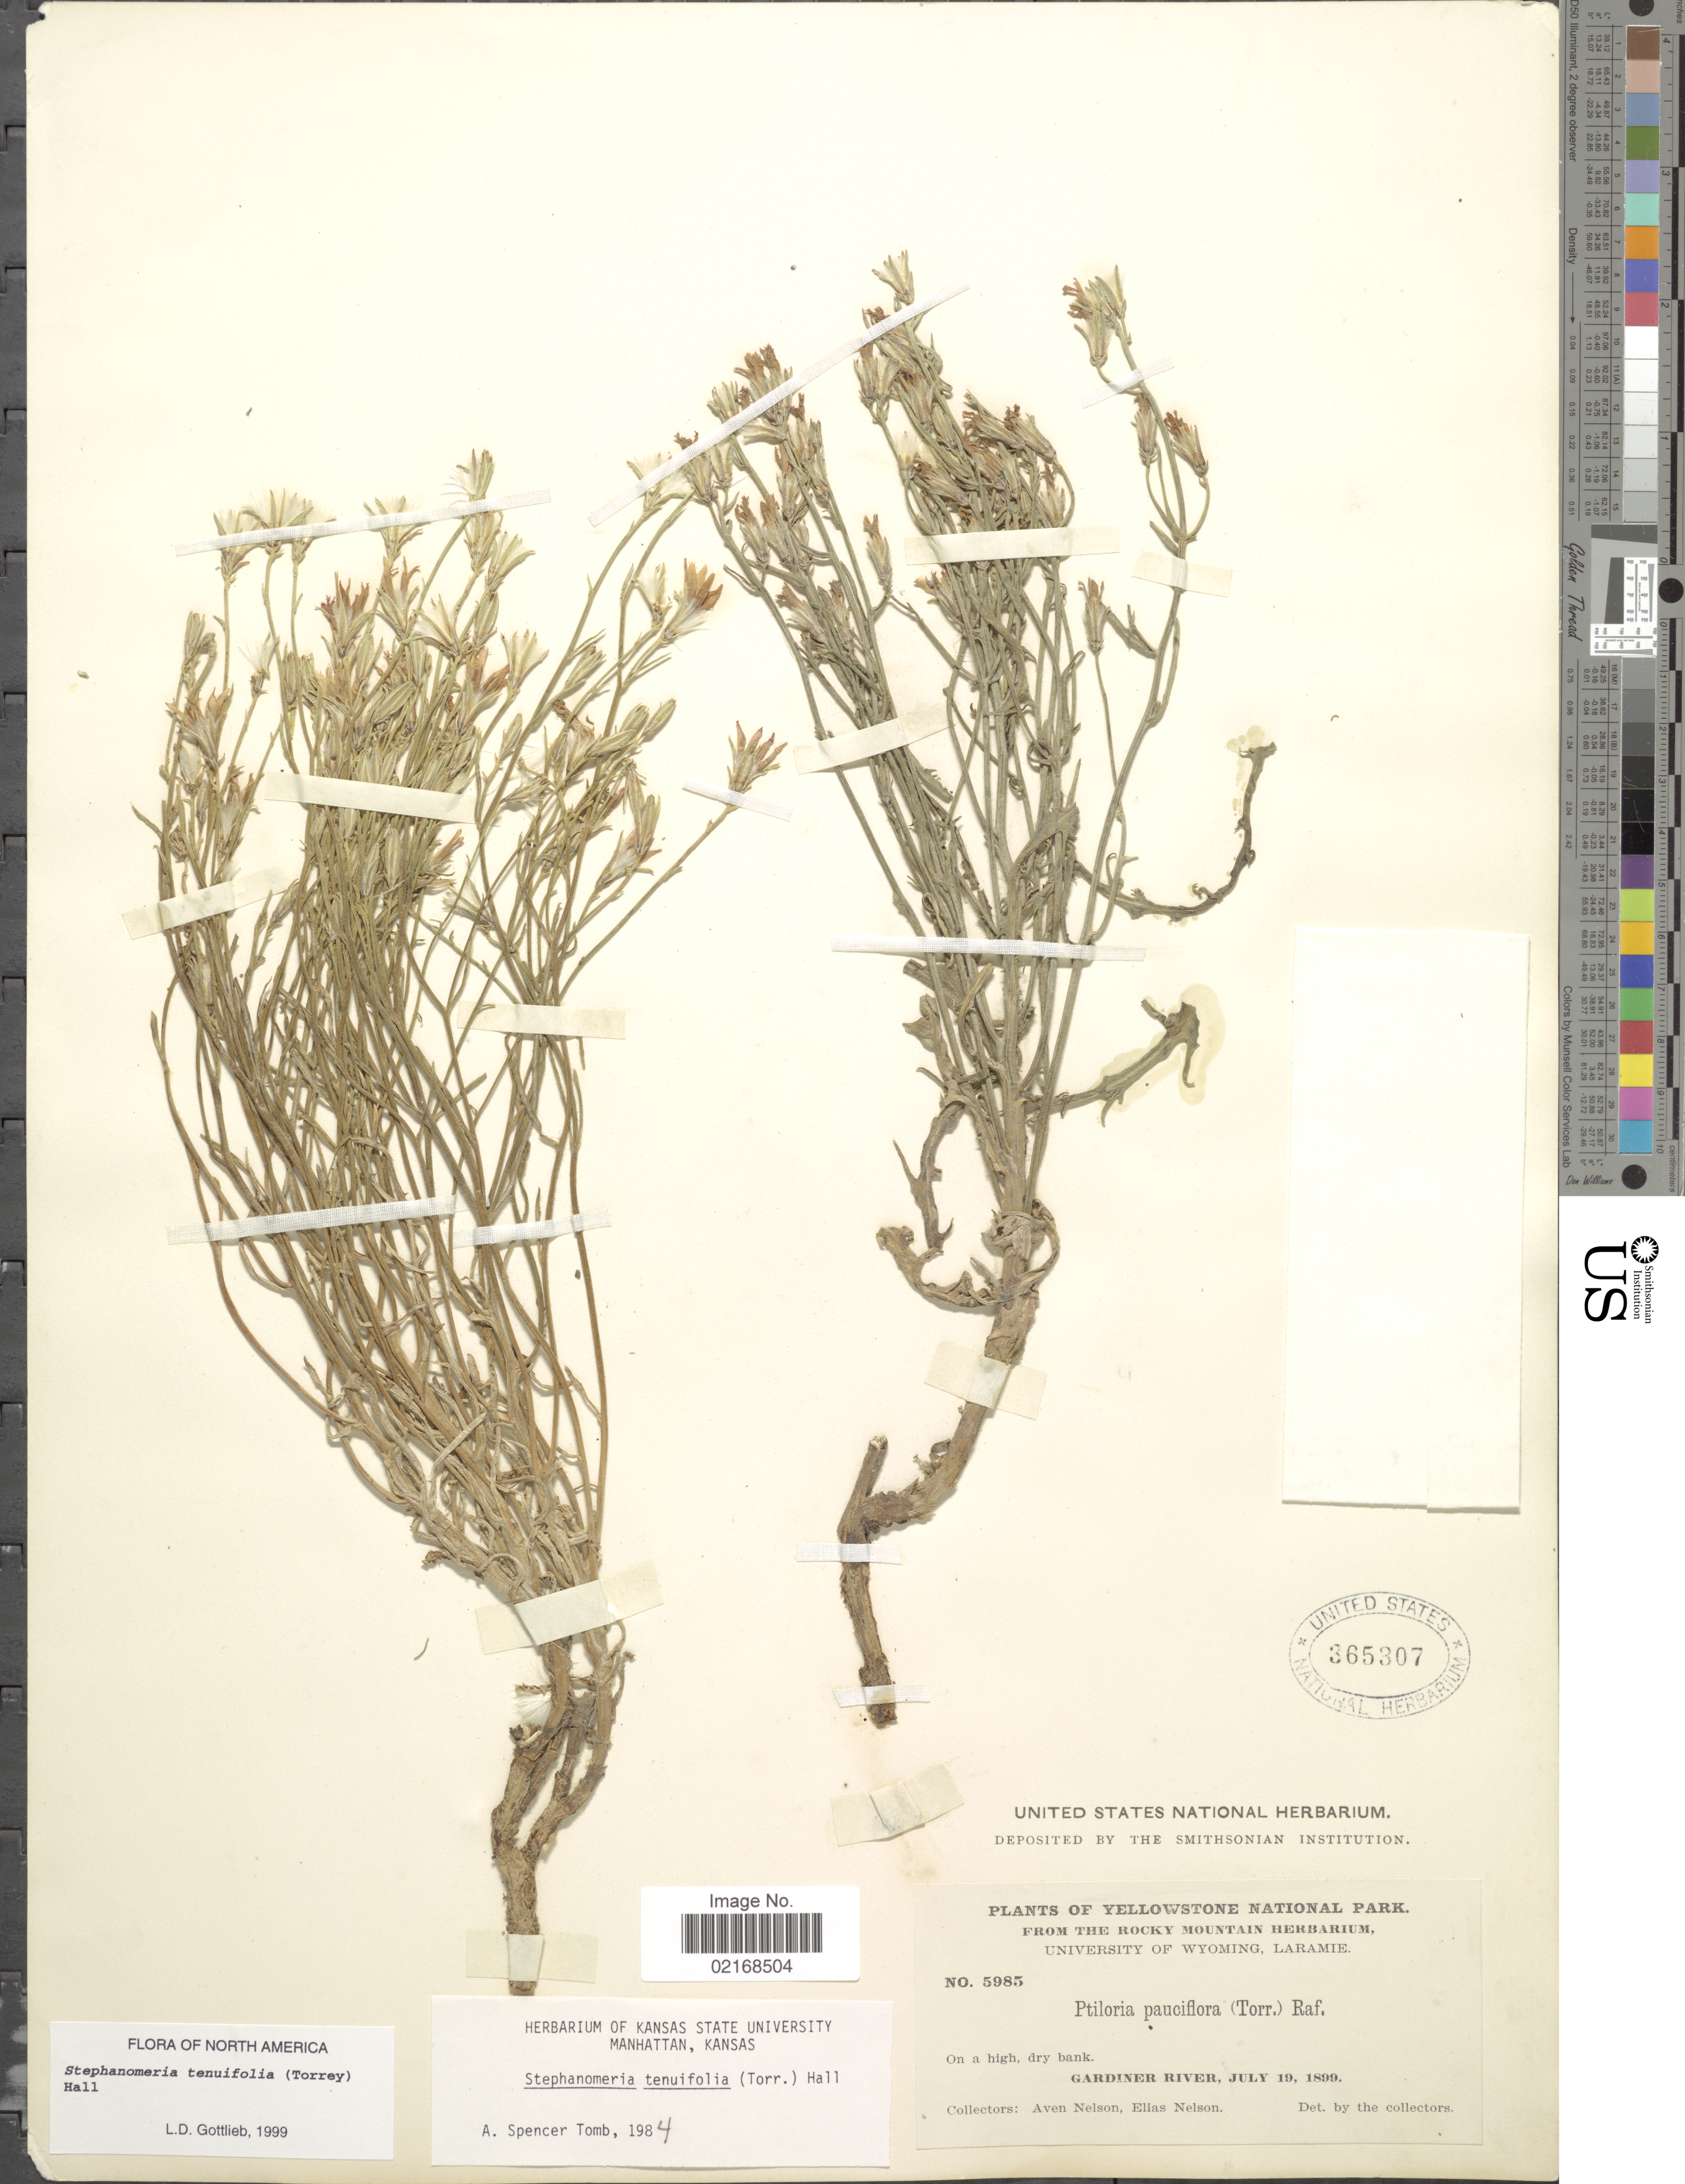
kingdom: Plantae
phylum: Tracheophyta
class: Magnoliopsida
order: Asterales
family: Asteraceae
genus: Stephanomeria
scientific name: Stephanomeria tenuifolia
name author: (Torr.) H.M. Hall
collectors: A. Nelson & E. Nelson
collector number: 5985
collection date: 1899-07-19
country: United States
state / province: Montana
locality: Yellowstone National Park, Gardiner River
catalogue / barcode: US 365307